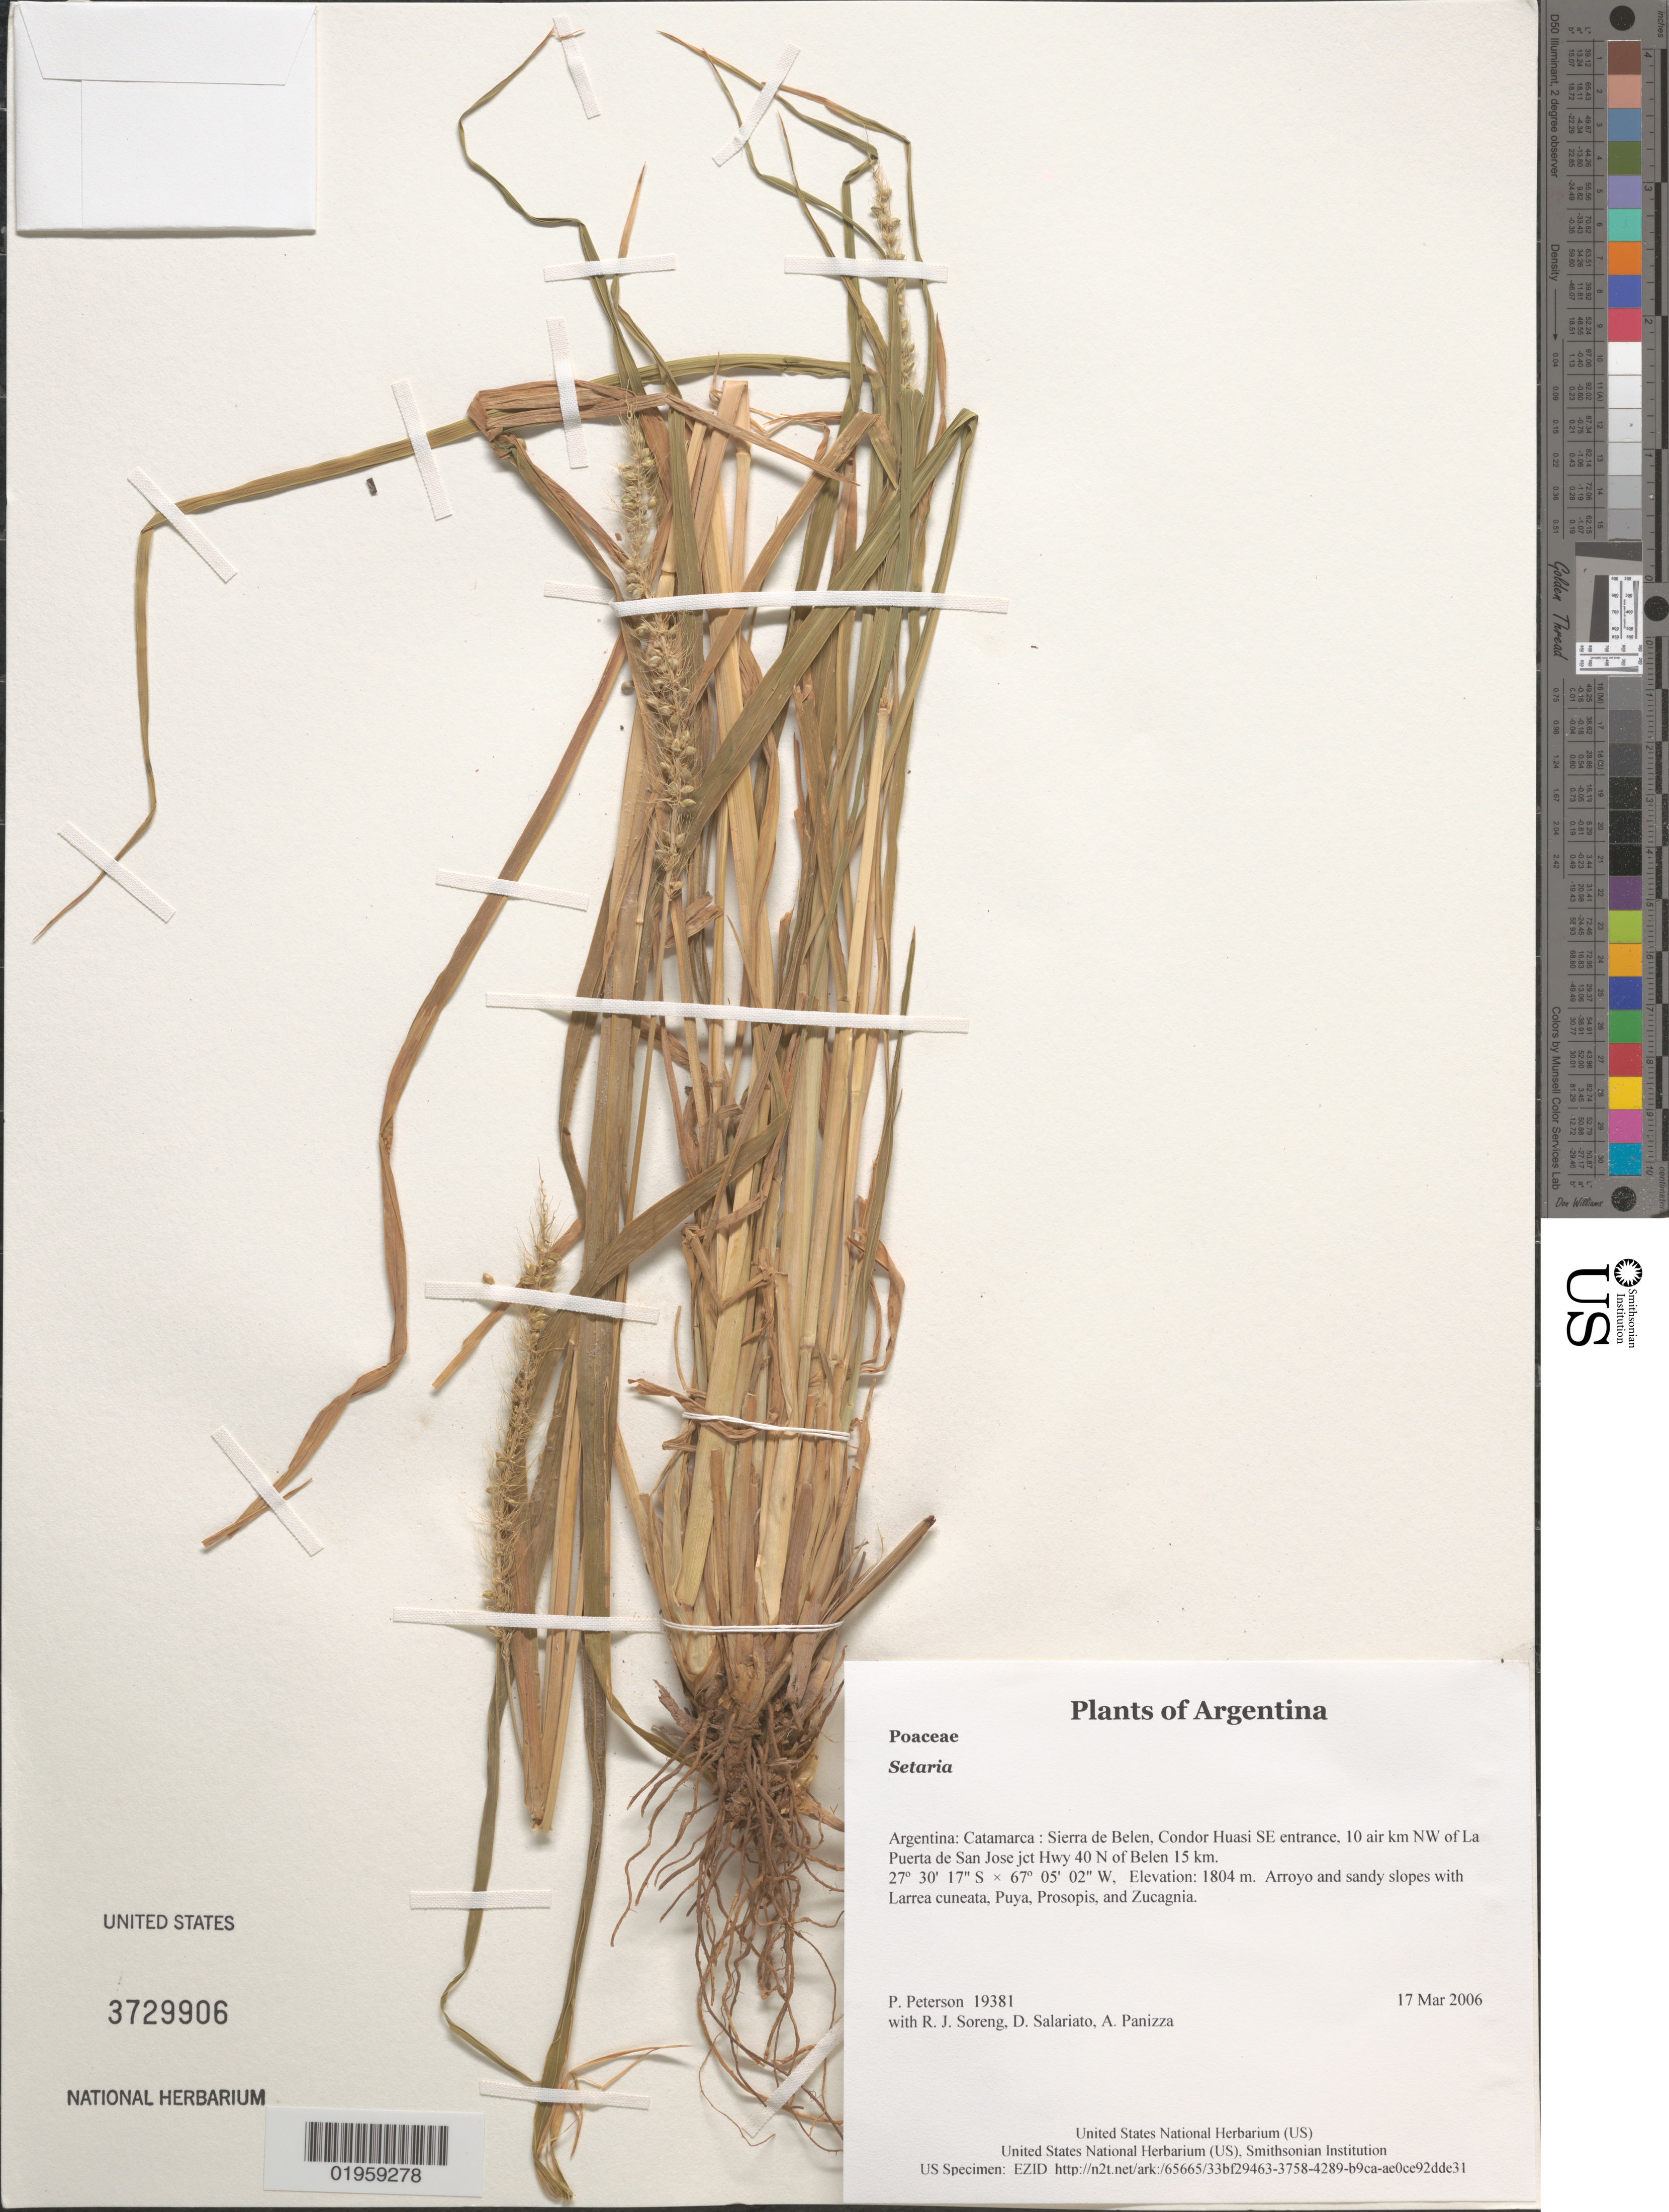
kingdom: Plantae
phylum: Tracheophyta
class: Liliopsida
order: Poales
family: Poaceae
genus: Setaria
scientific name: Setaria sp.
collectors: P. M. Peterson, R. J. Soreng, D. Salariato & A. Panizza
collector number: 19381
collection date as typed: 17 Mar 2006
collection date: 2006-03-17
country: Argentina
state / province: Catamarca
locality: Sierra de Belen, Condor Huasi SE entrance, 10 air km NW of La Puerta de San Jose jct Hwy 40 N of Belen 15 km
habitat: Arroyo and sandy slopes with Larrea cuneata, Puya, Prosopis, and Zucagnia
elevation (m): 1804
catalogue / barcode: US 3729906